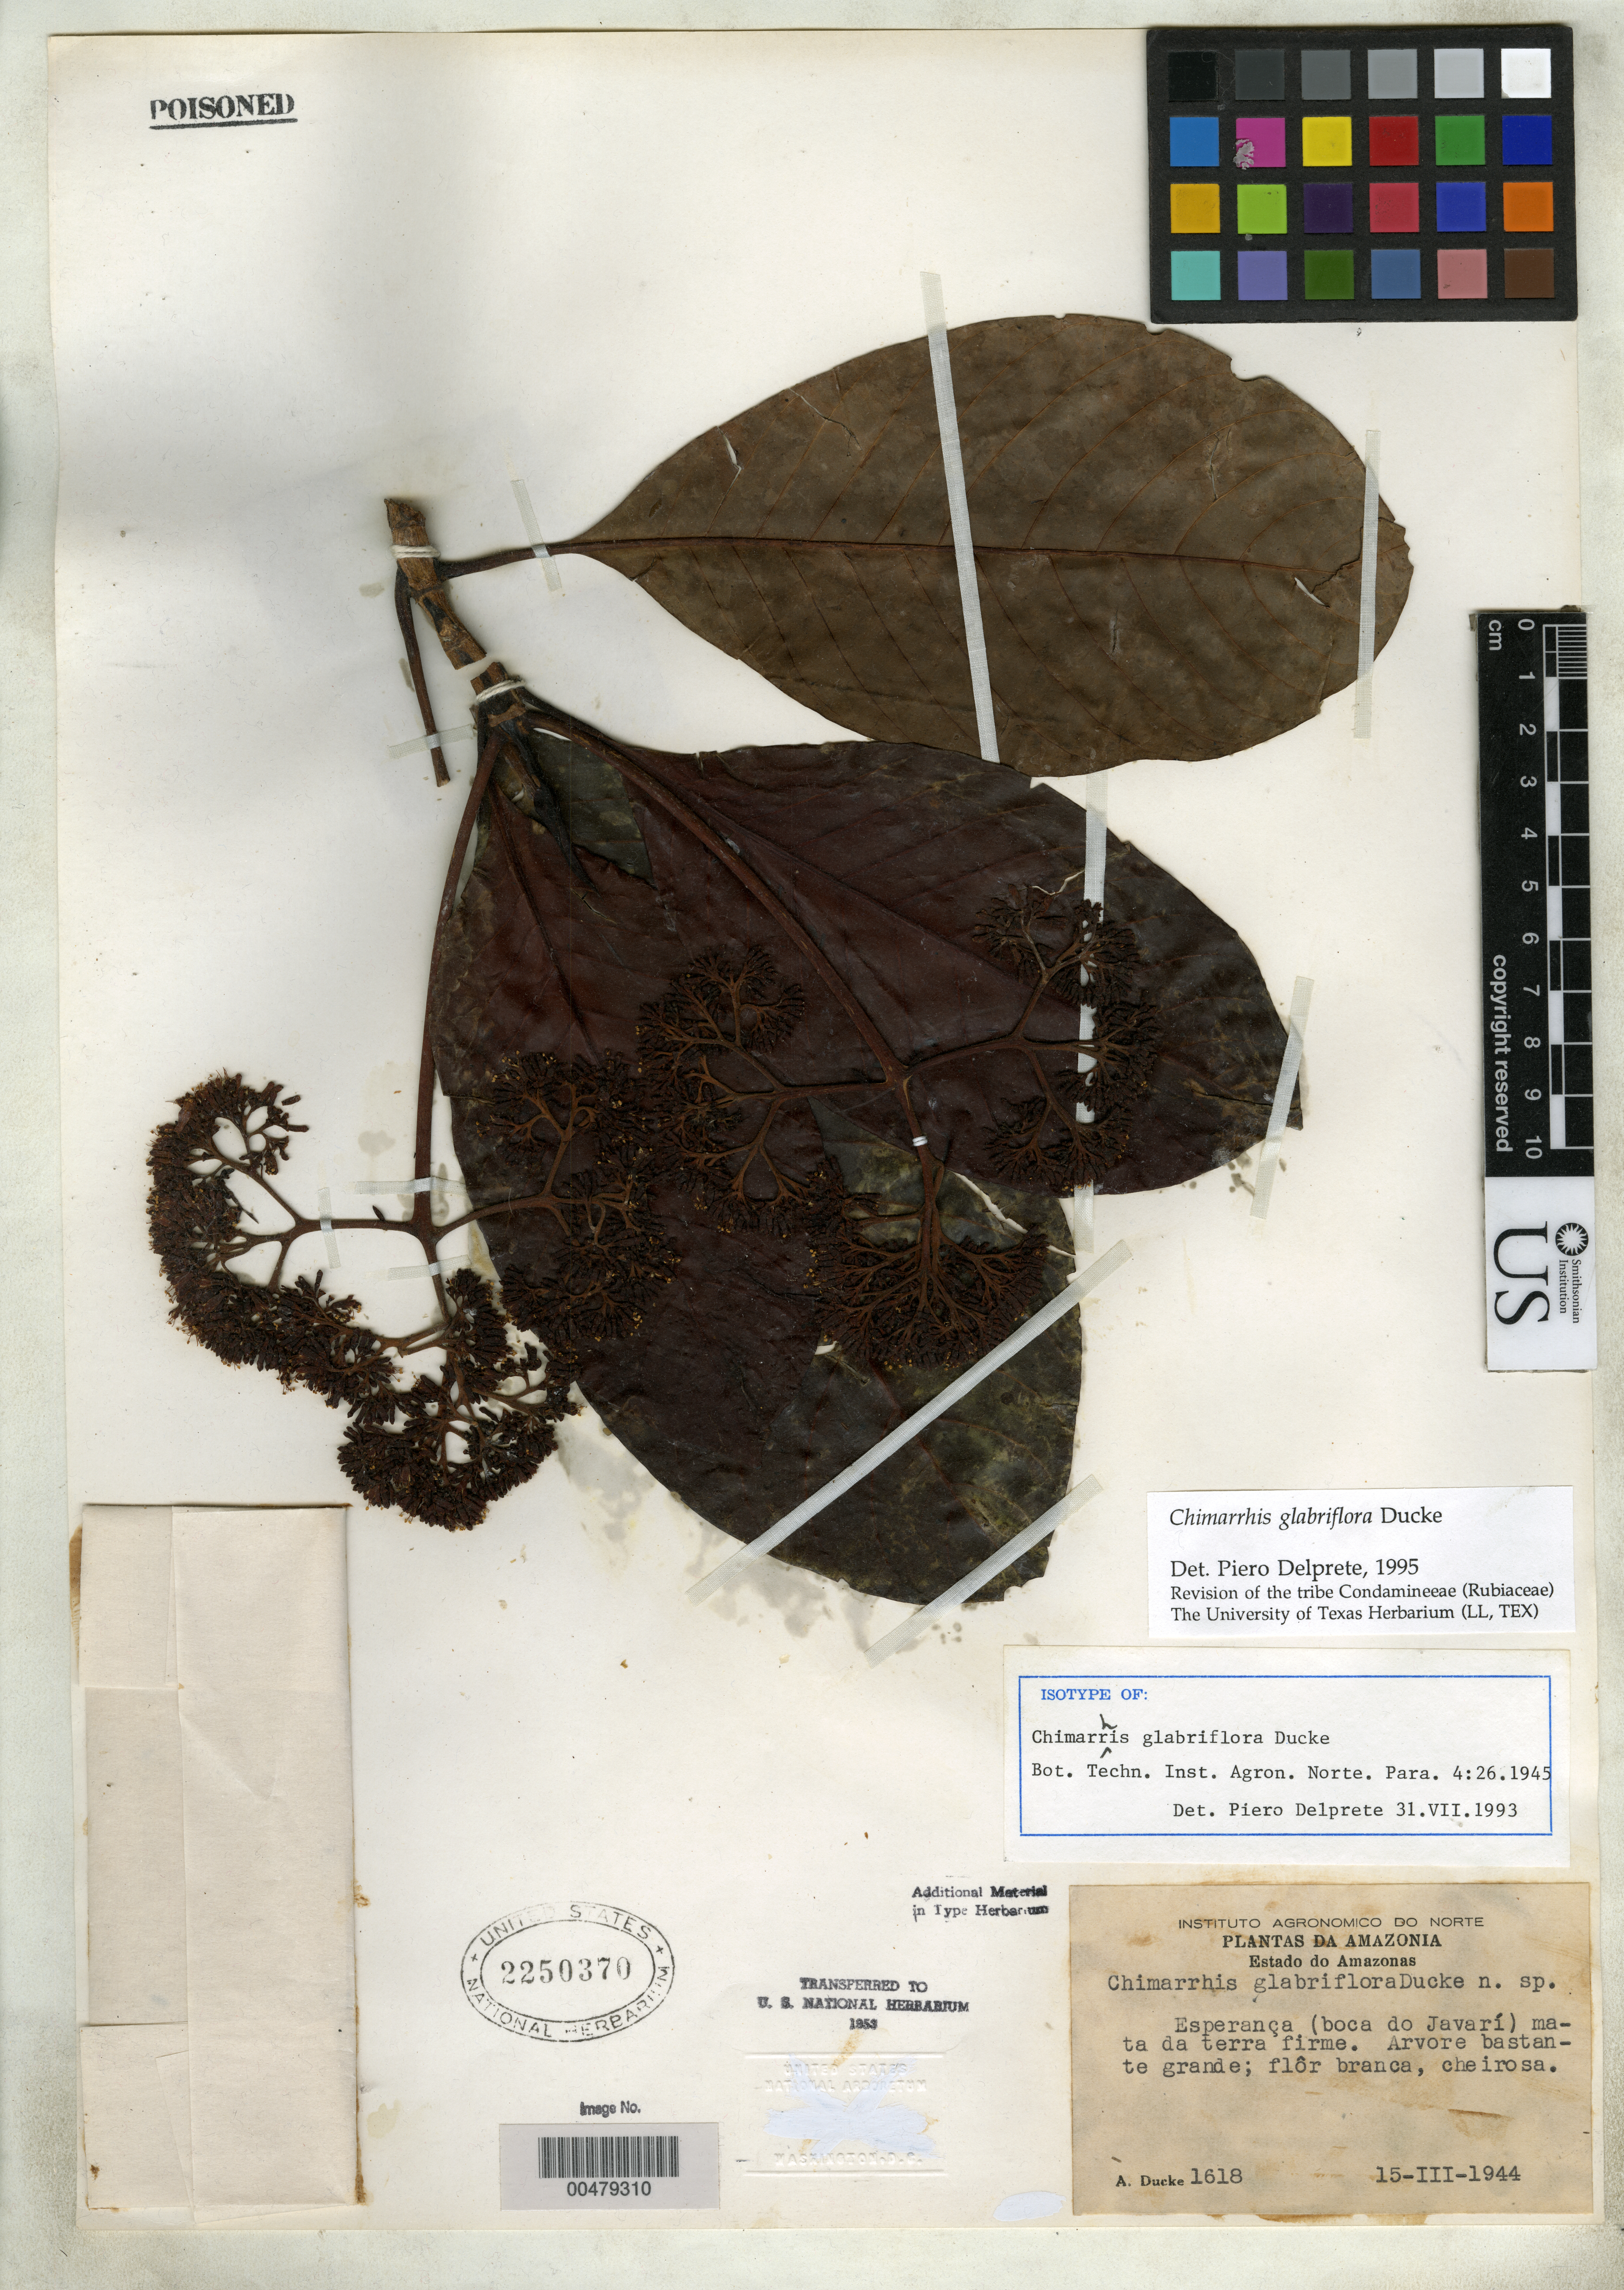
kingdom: Plantae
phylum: Tracheophyta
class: Magnoliopsida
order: Gentianales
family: Rubiaceae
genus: Chimarrhis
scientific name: Chimarrhis glabriflora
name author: Ducke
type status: Isotype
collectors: A. Ducke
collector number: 1618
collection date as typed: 15 Mar 1944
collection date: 1944-03-15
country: Brazil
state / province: Amazonas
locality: Esperanca, Boca do Javari, mata da terra de firme.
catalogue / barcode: US 2250370